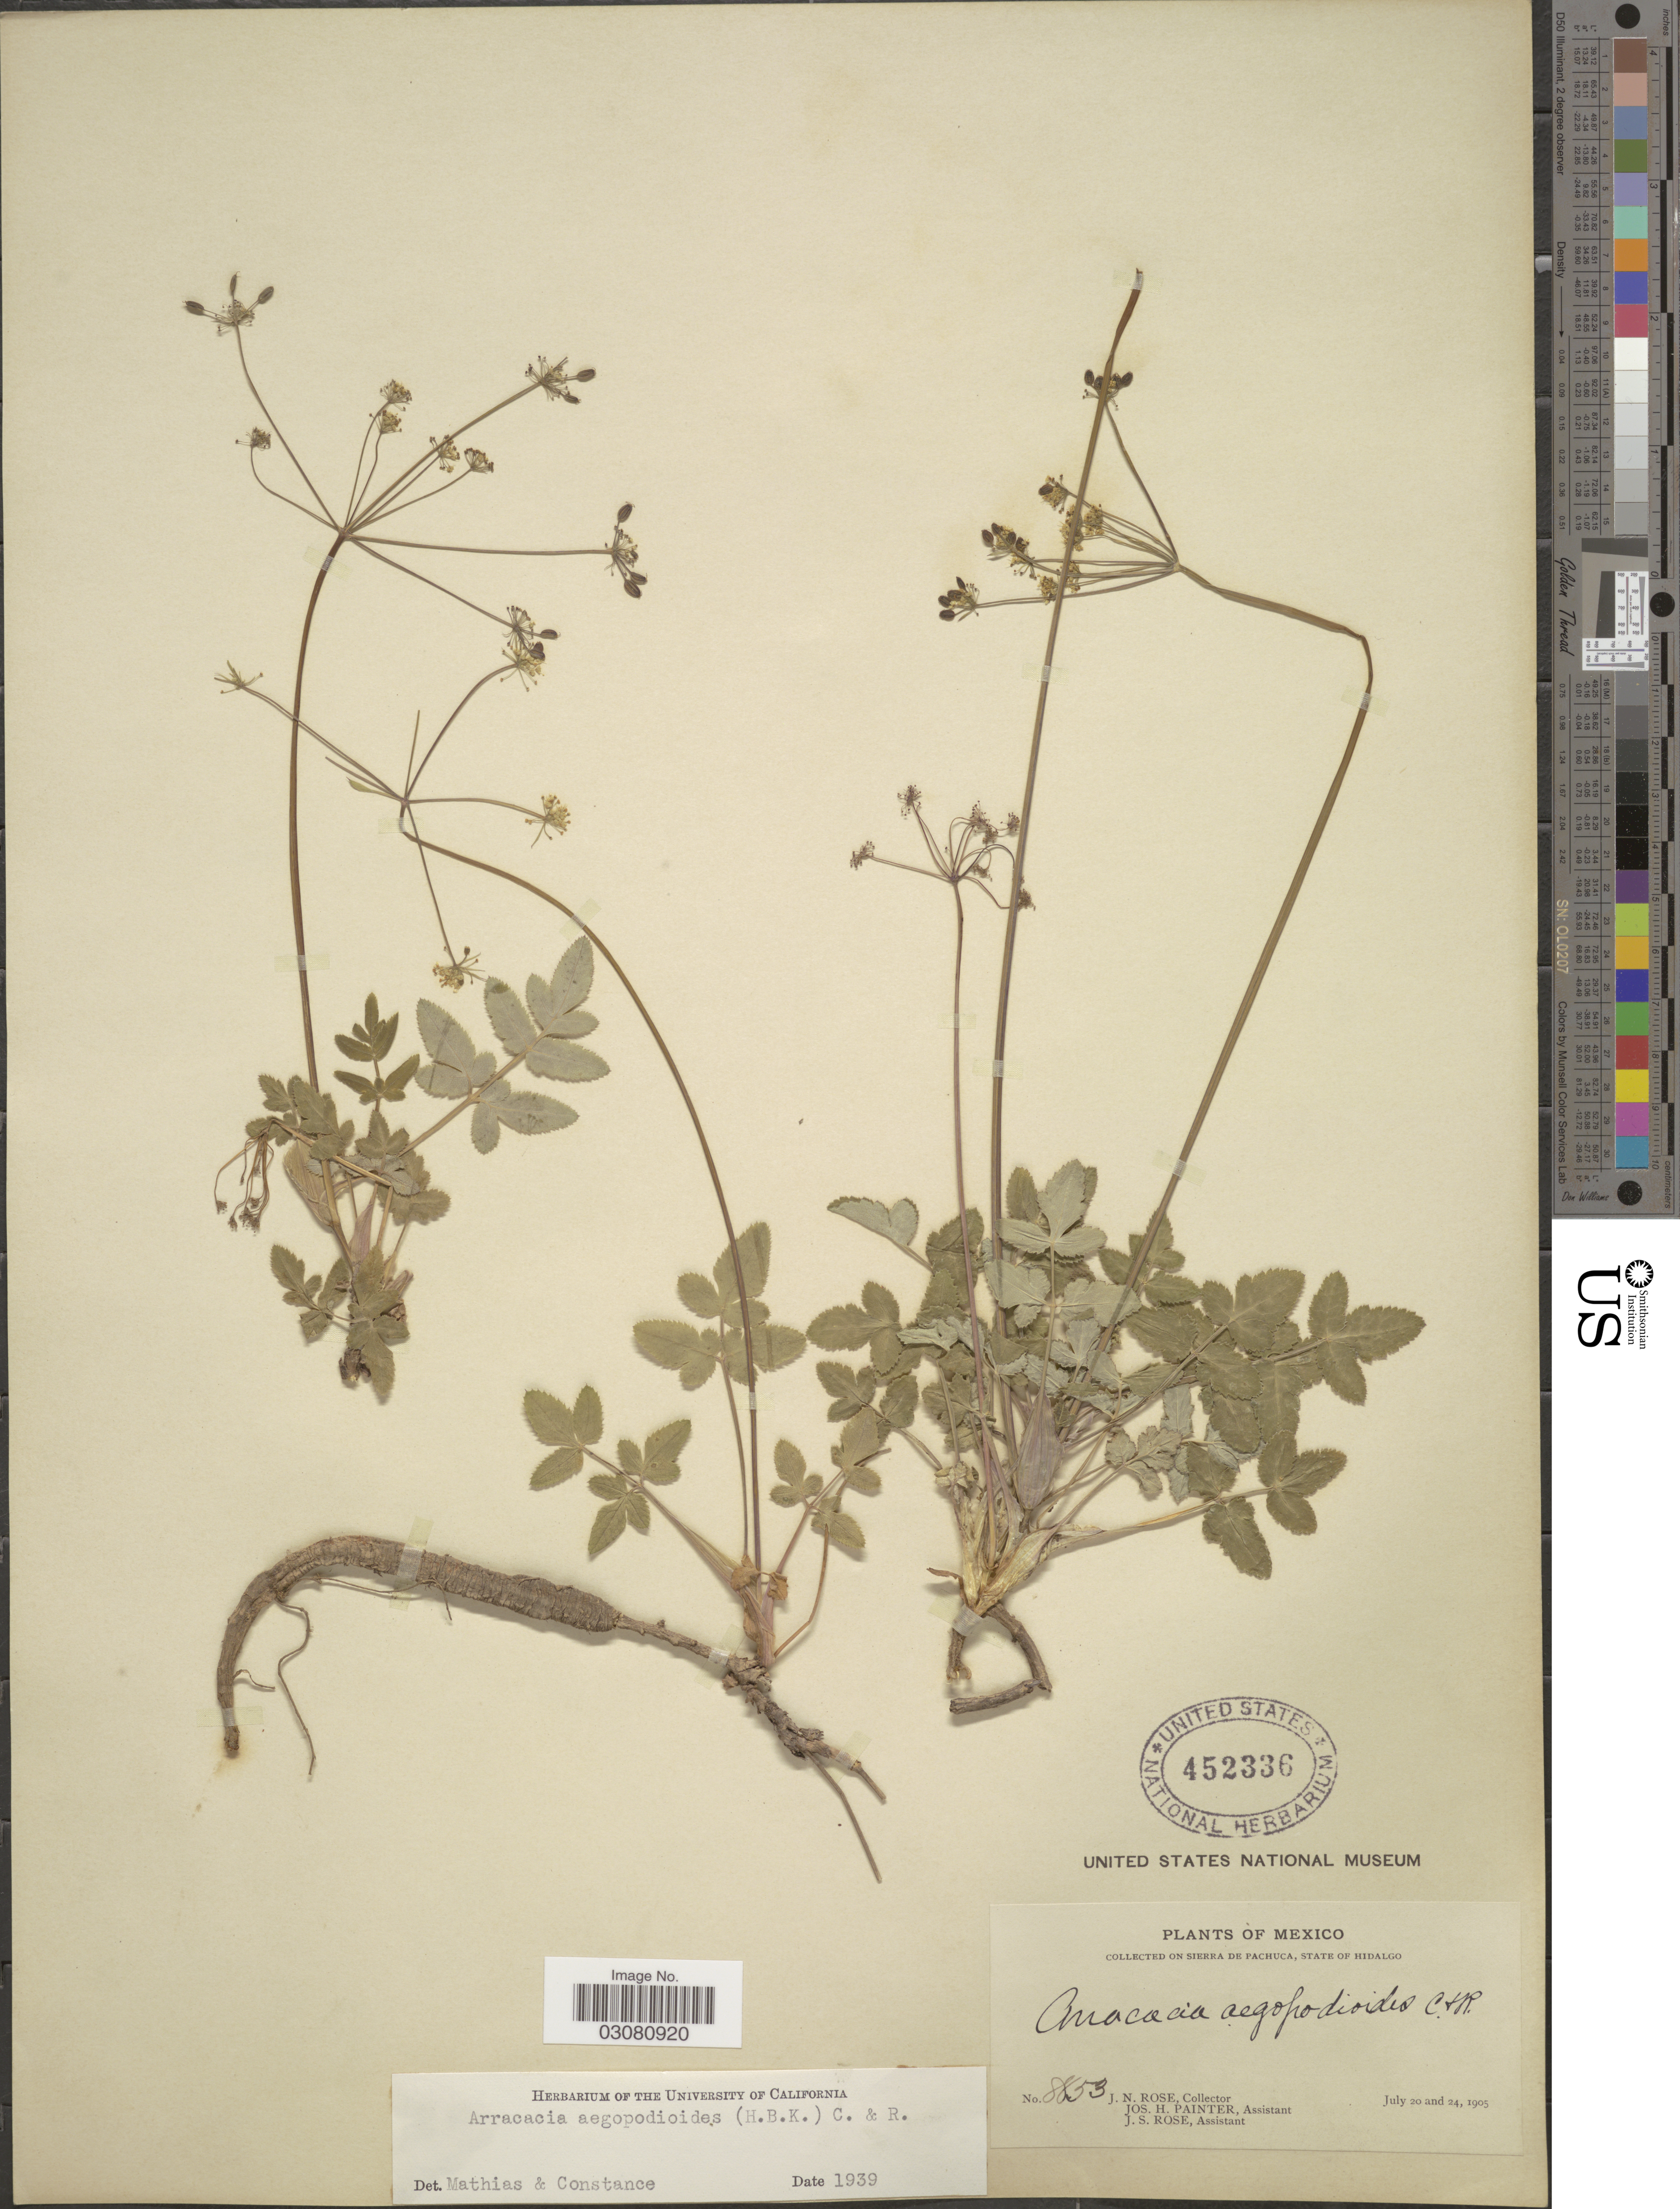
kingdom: Plantae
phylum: Tracheophyta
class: Magnoliopsida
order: Apiales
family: Apiaceae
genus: Arracacia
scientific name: Arracacia aegopodioides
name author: (Kunth) J.M. Coult. & Rose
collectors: J. N. Rose, J. H. Painter & J. S. Rose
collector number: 8853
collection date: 1905-07-20/1905-07-24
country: Mexico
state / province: Hidalgo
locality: On Sierra de Pachuca.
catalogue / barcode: US 452336